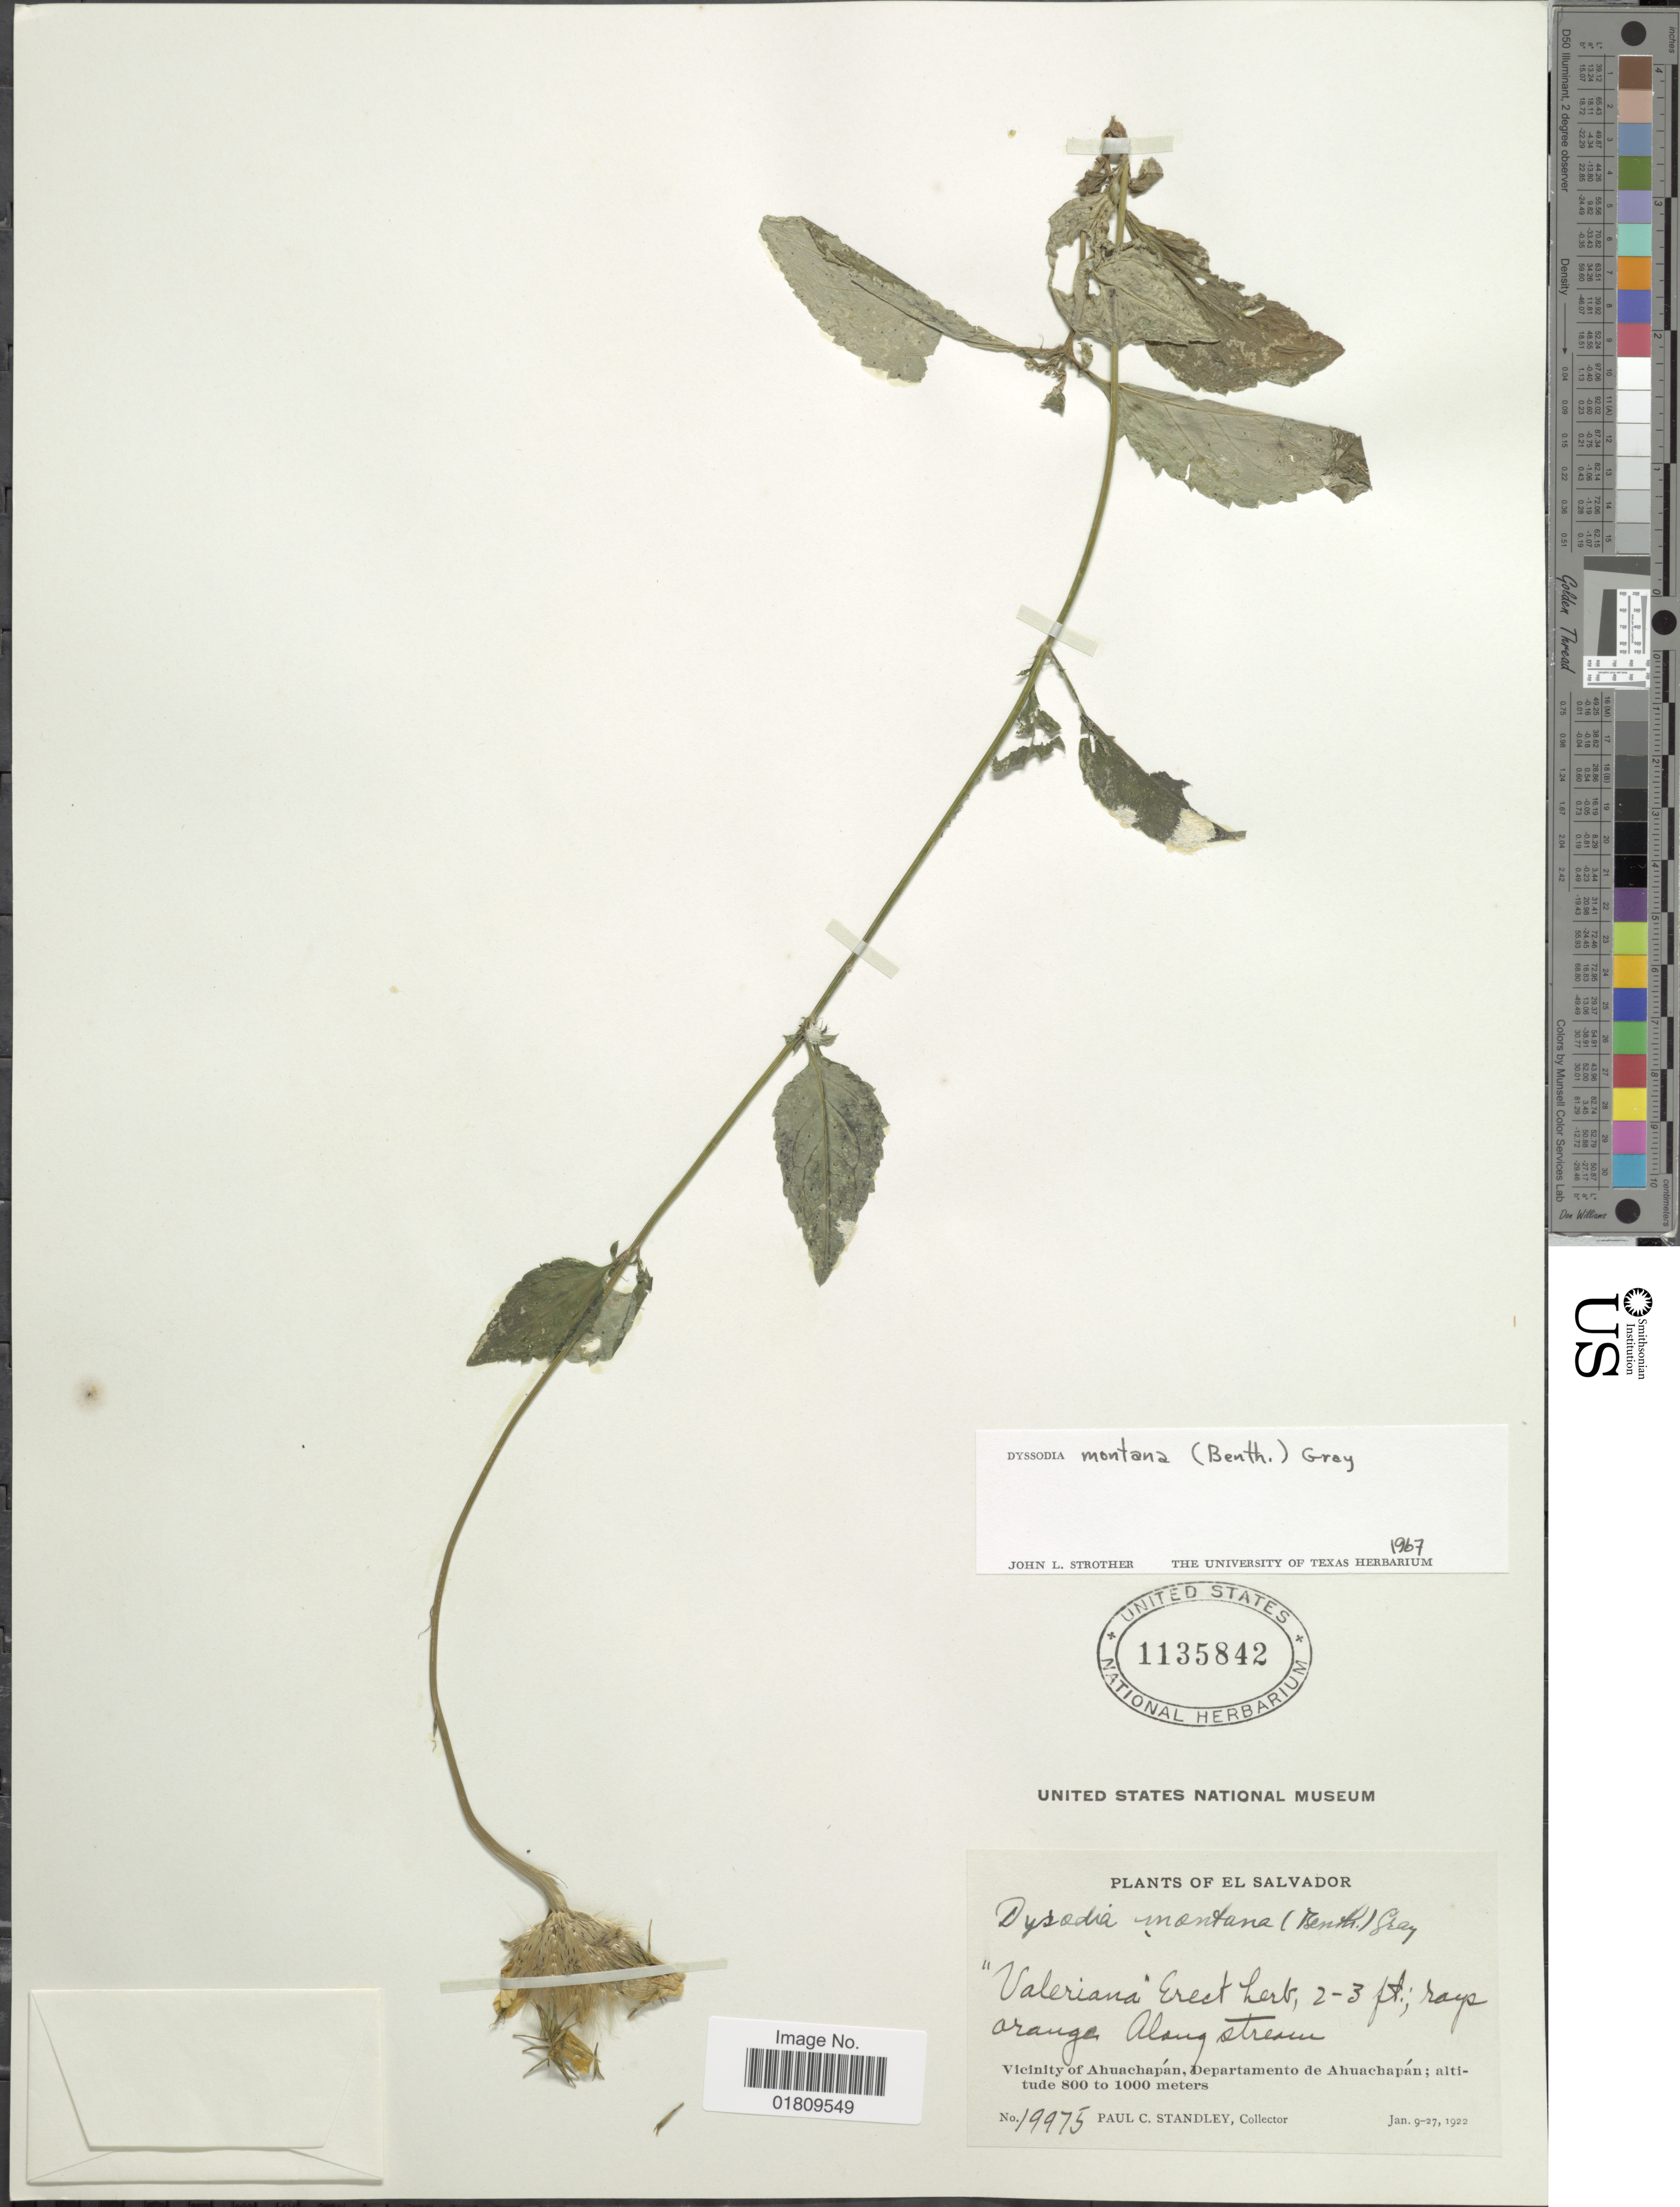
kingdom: Plantae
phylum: Tracheophyta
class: Magnoliopsida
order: Asterales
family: Asteraceae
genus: Dyssodia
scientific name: Dyssodia montana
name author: (Benth.) A. Gray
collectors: P. C. Standley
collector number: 19975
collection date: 1922-01-09/1922-01-27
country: El Salvador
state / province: Ahuachapan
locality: Vicinity of Ahuachapán, Departamento de Ahuachapán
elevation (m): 800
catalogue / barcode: US 1135842